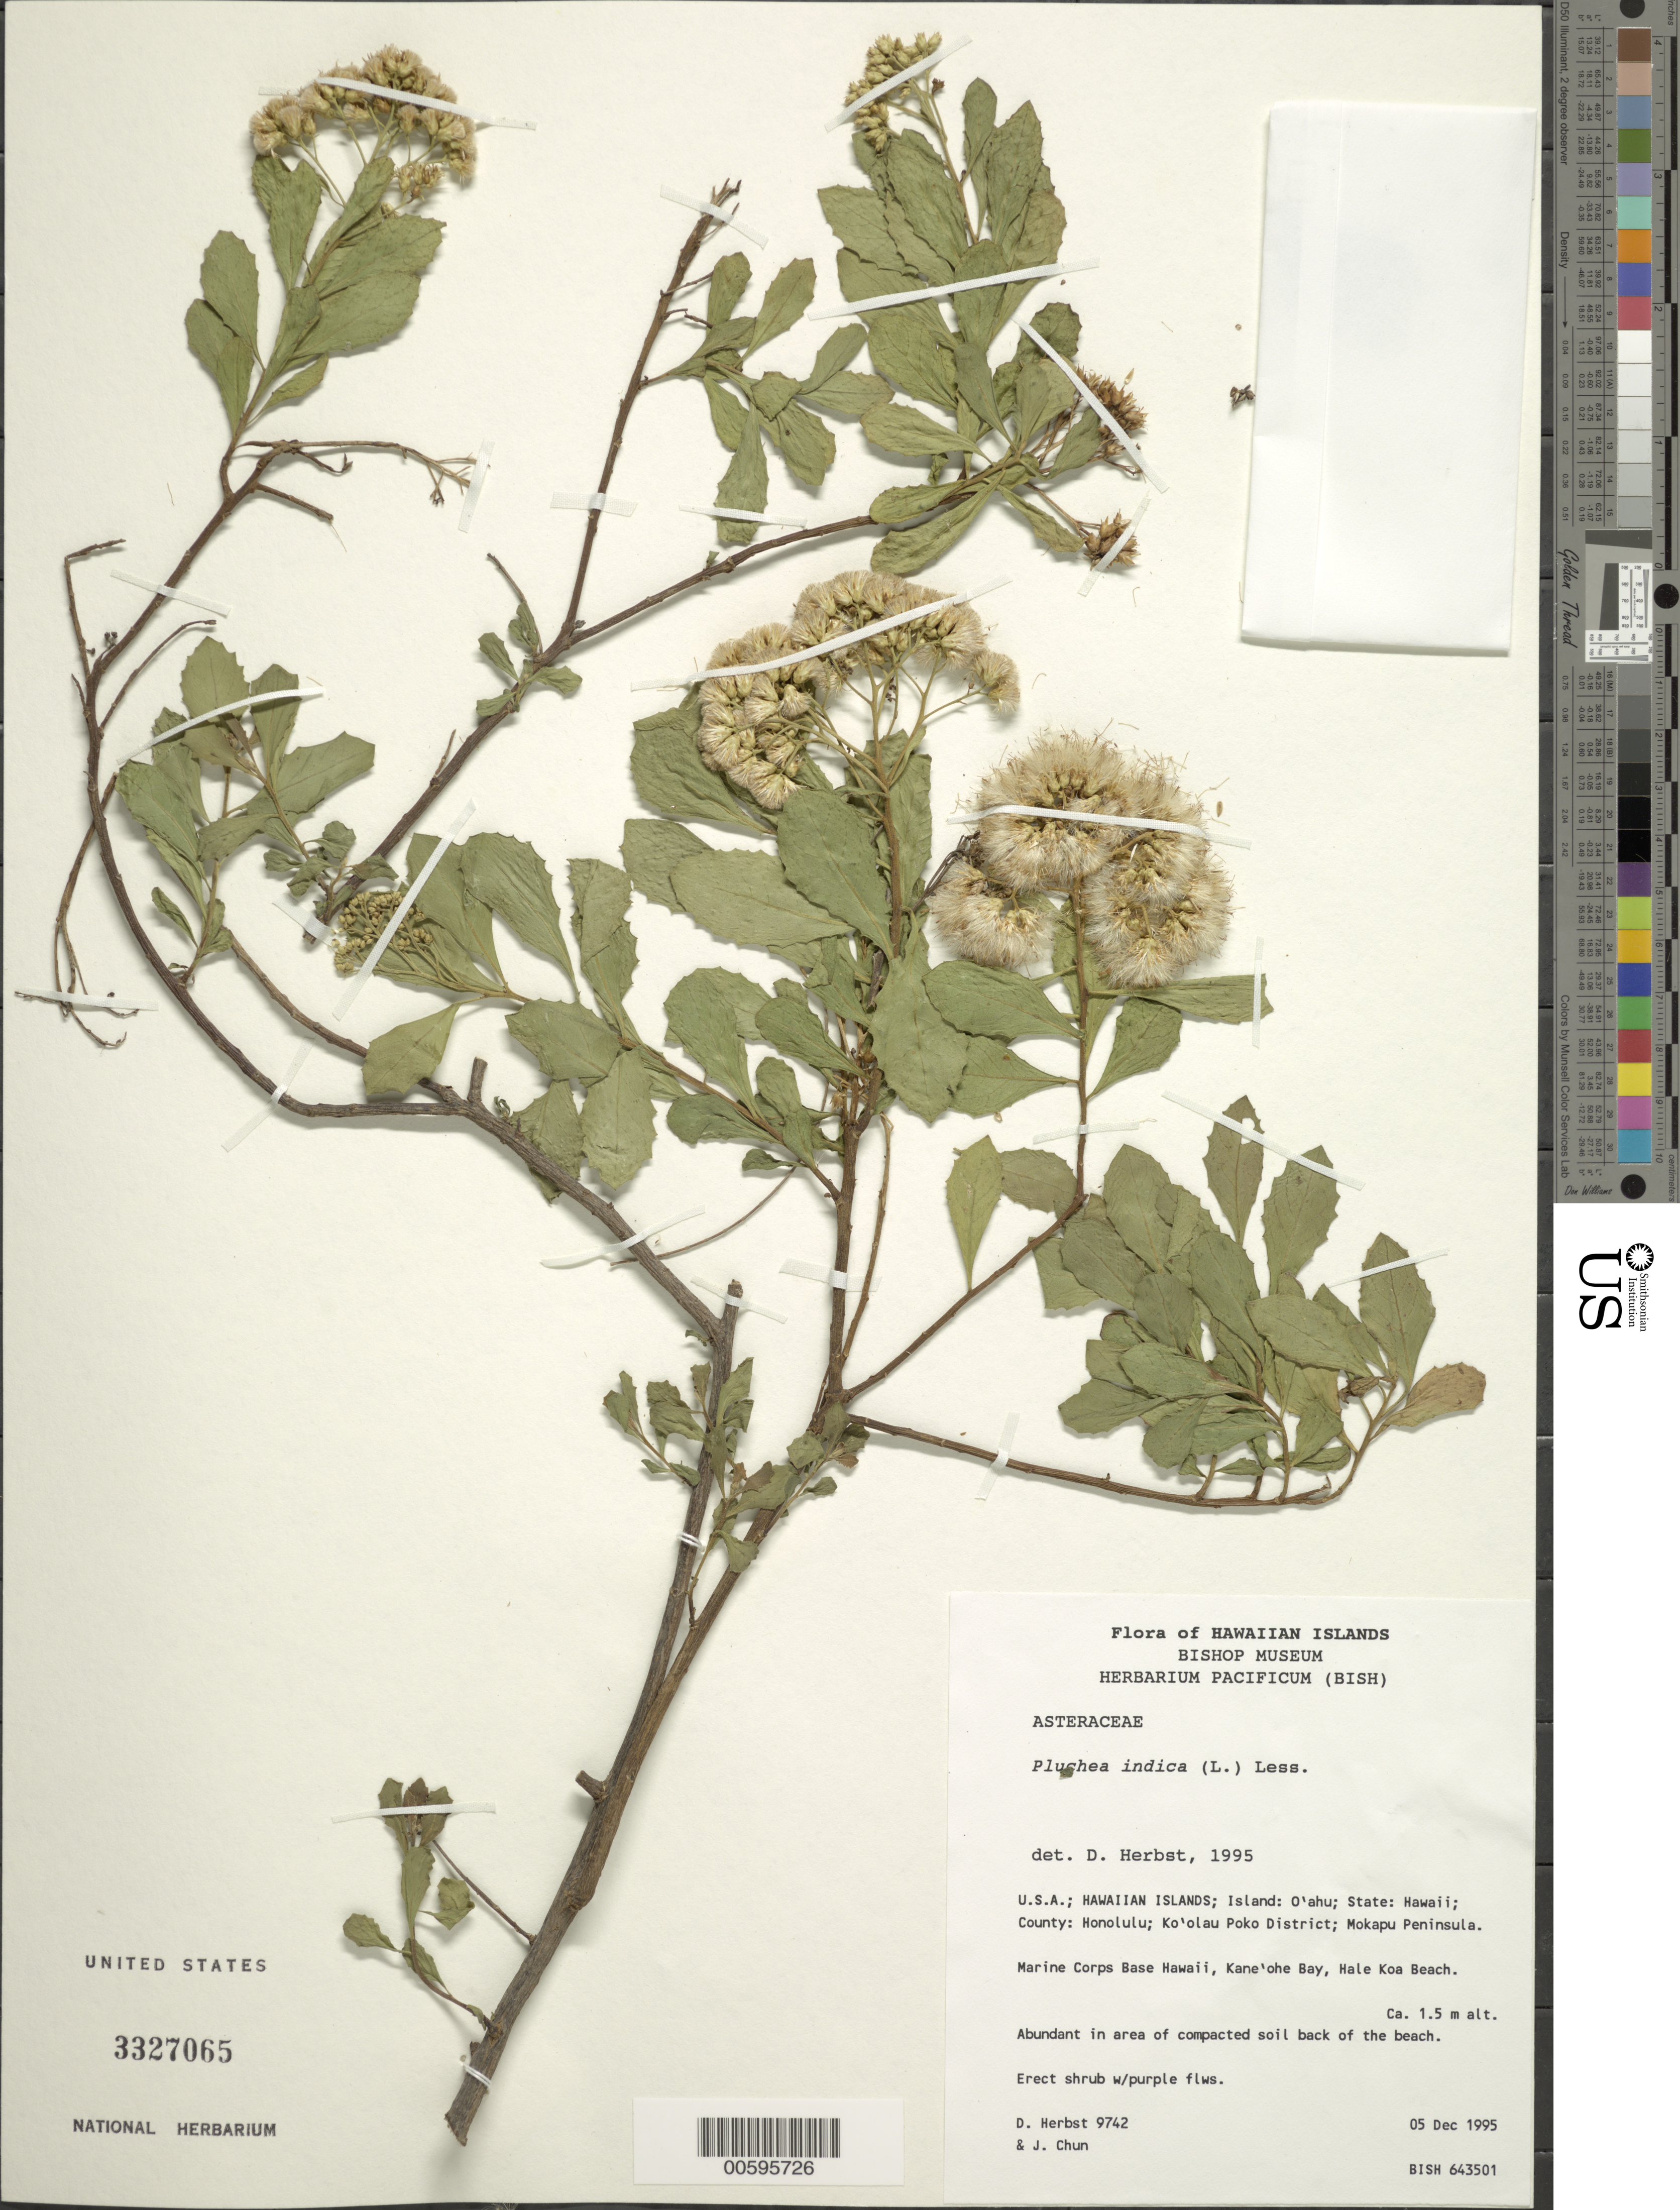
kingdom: Plantae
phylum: Tracheophyta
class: Magnoliopsida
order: Asterales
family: Asteraceae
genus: Pluchea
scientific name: Pluchea indica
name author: (L.) Less.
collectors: D. R. Herbst & J. Chun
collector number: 9742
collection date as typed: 5 Dec 1995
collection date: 1995-12-05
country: United States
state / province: Hawaii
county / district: Honolulu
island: Oahu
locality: County: Honolulu; Ko'olau Poko Dist; Makapu Peninsula. Marine Corps Base, Kane'ohe Bay, Hale Koa Beach.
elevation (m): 1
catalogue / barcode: US 3327065